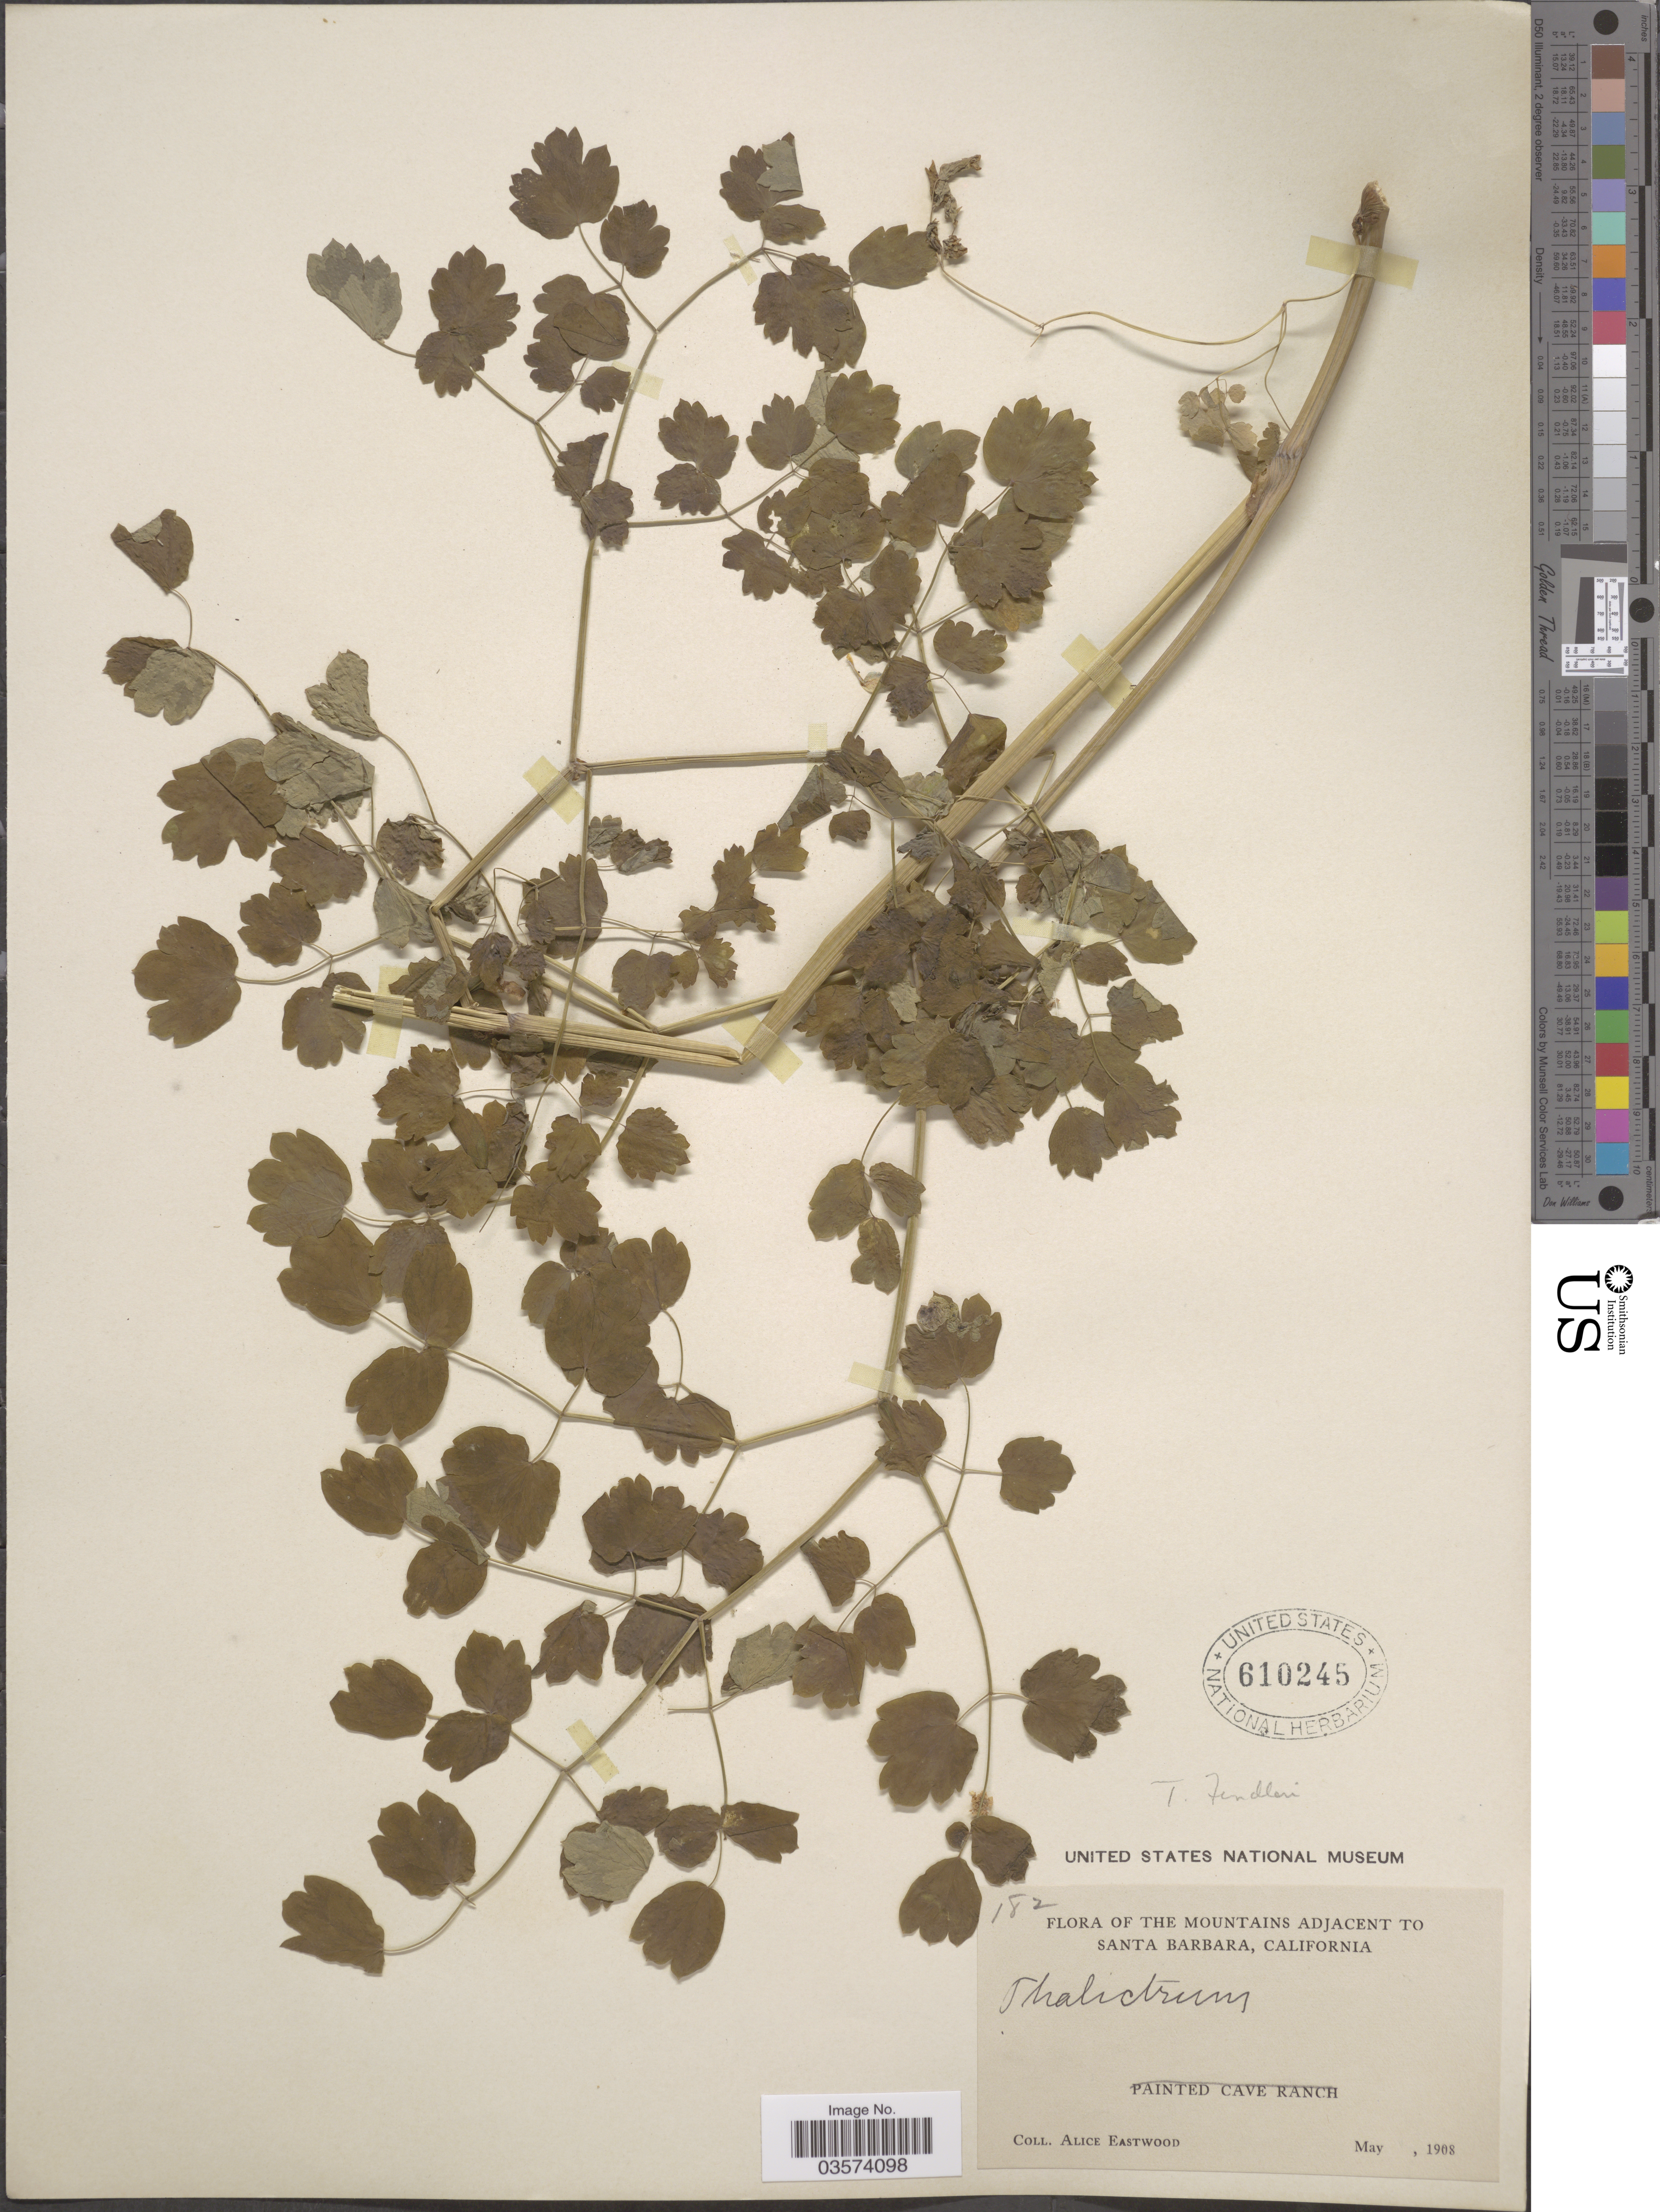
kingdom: Plantae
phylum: Tracheophyta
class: Magnoliopsida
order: Ranunculales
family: Ranunculaceae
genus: Thalictrum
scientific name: Thalictrum fendleri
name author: Engelm. ex A. Gray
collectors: A. Eastwood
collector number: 182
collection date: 1908-05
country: United States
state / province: California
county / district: Santa Barbara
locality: The Mountains adjacent to Santa Barbara. Painted Cave Ranch.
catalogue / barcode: US 610245